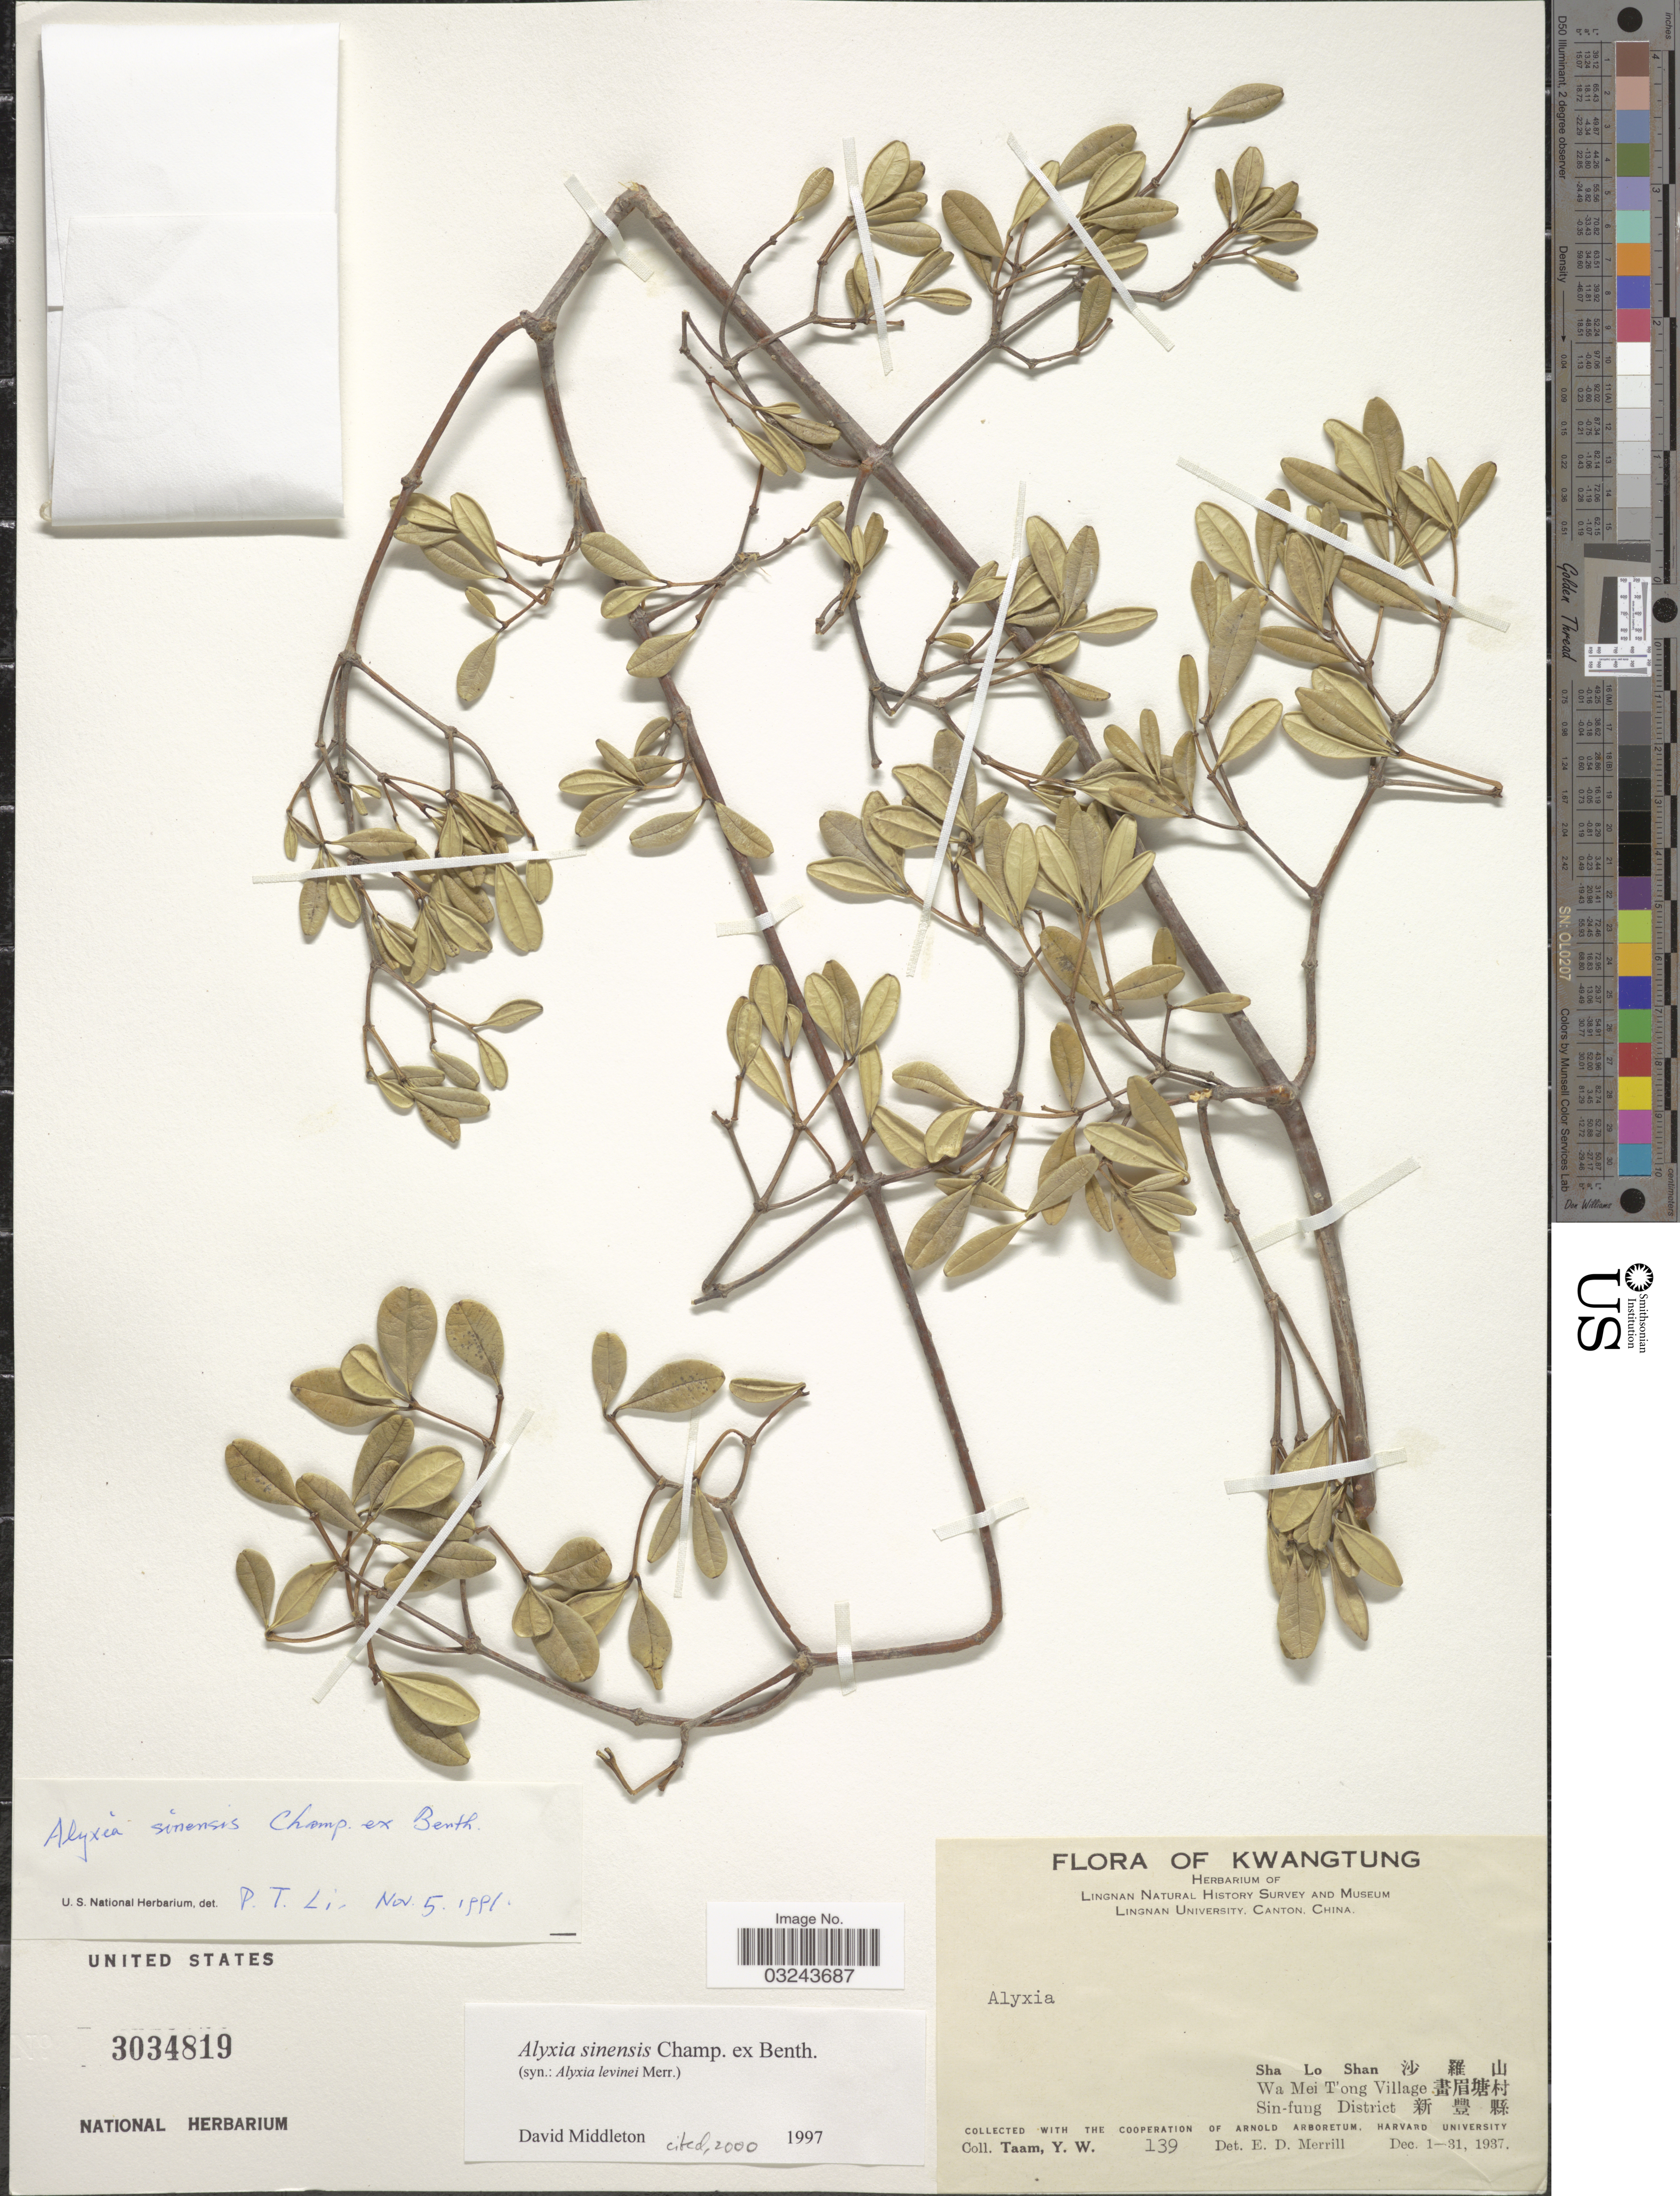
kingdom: Plantae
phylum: Tracheophyta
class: Magnoliopsida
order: Gentianales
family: Apocynaceae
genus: Alyxia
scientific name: Alyxia sinensis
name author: Champ. ex Benth.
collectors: Y. W. Taam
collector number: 139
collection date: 1937-12-01/1937-12-31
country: China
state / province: Guangdong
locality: Kwangtung. Sha Lo Shan X, Wa Mei T'ong Village X. Sin-fung District X.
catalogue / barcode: US 3034819